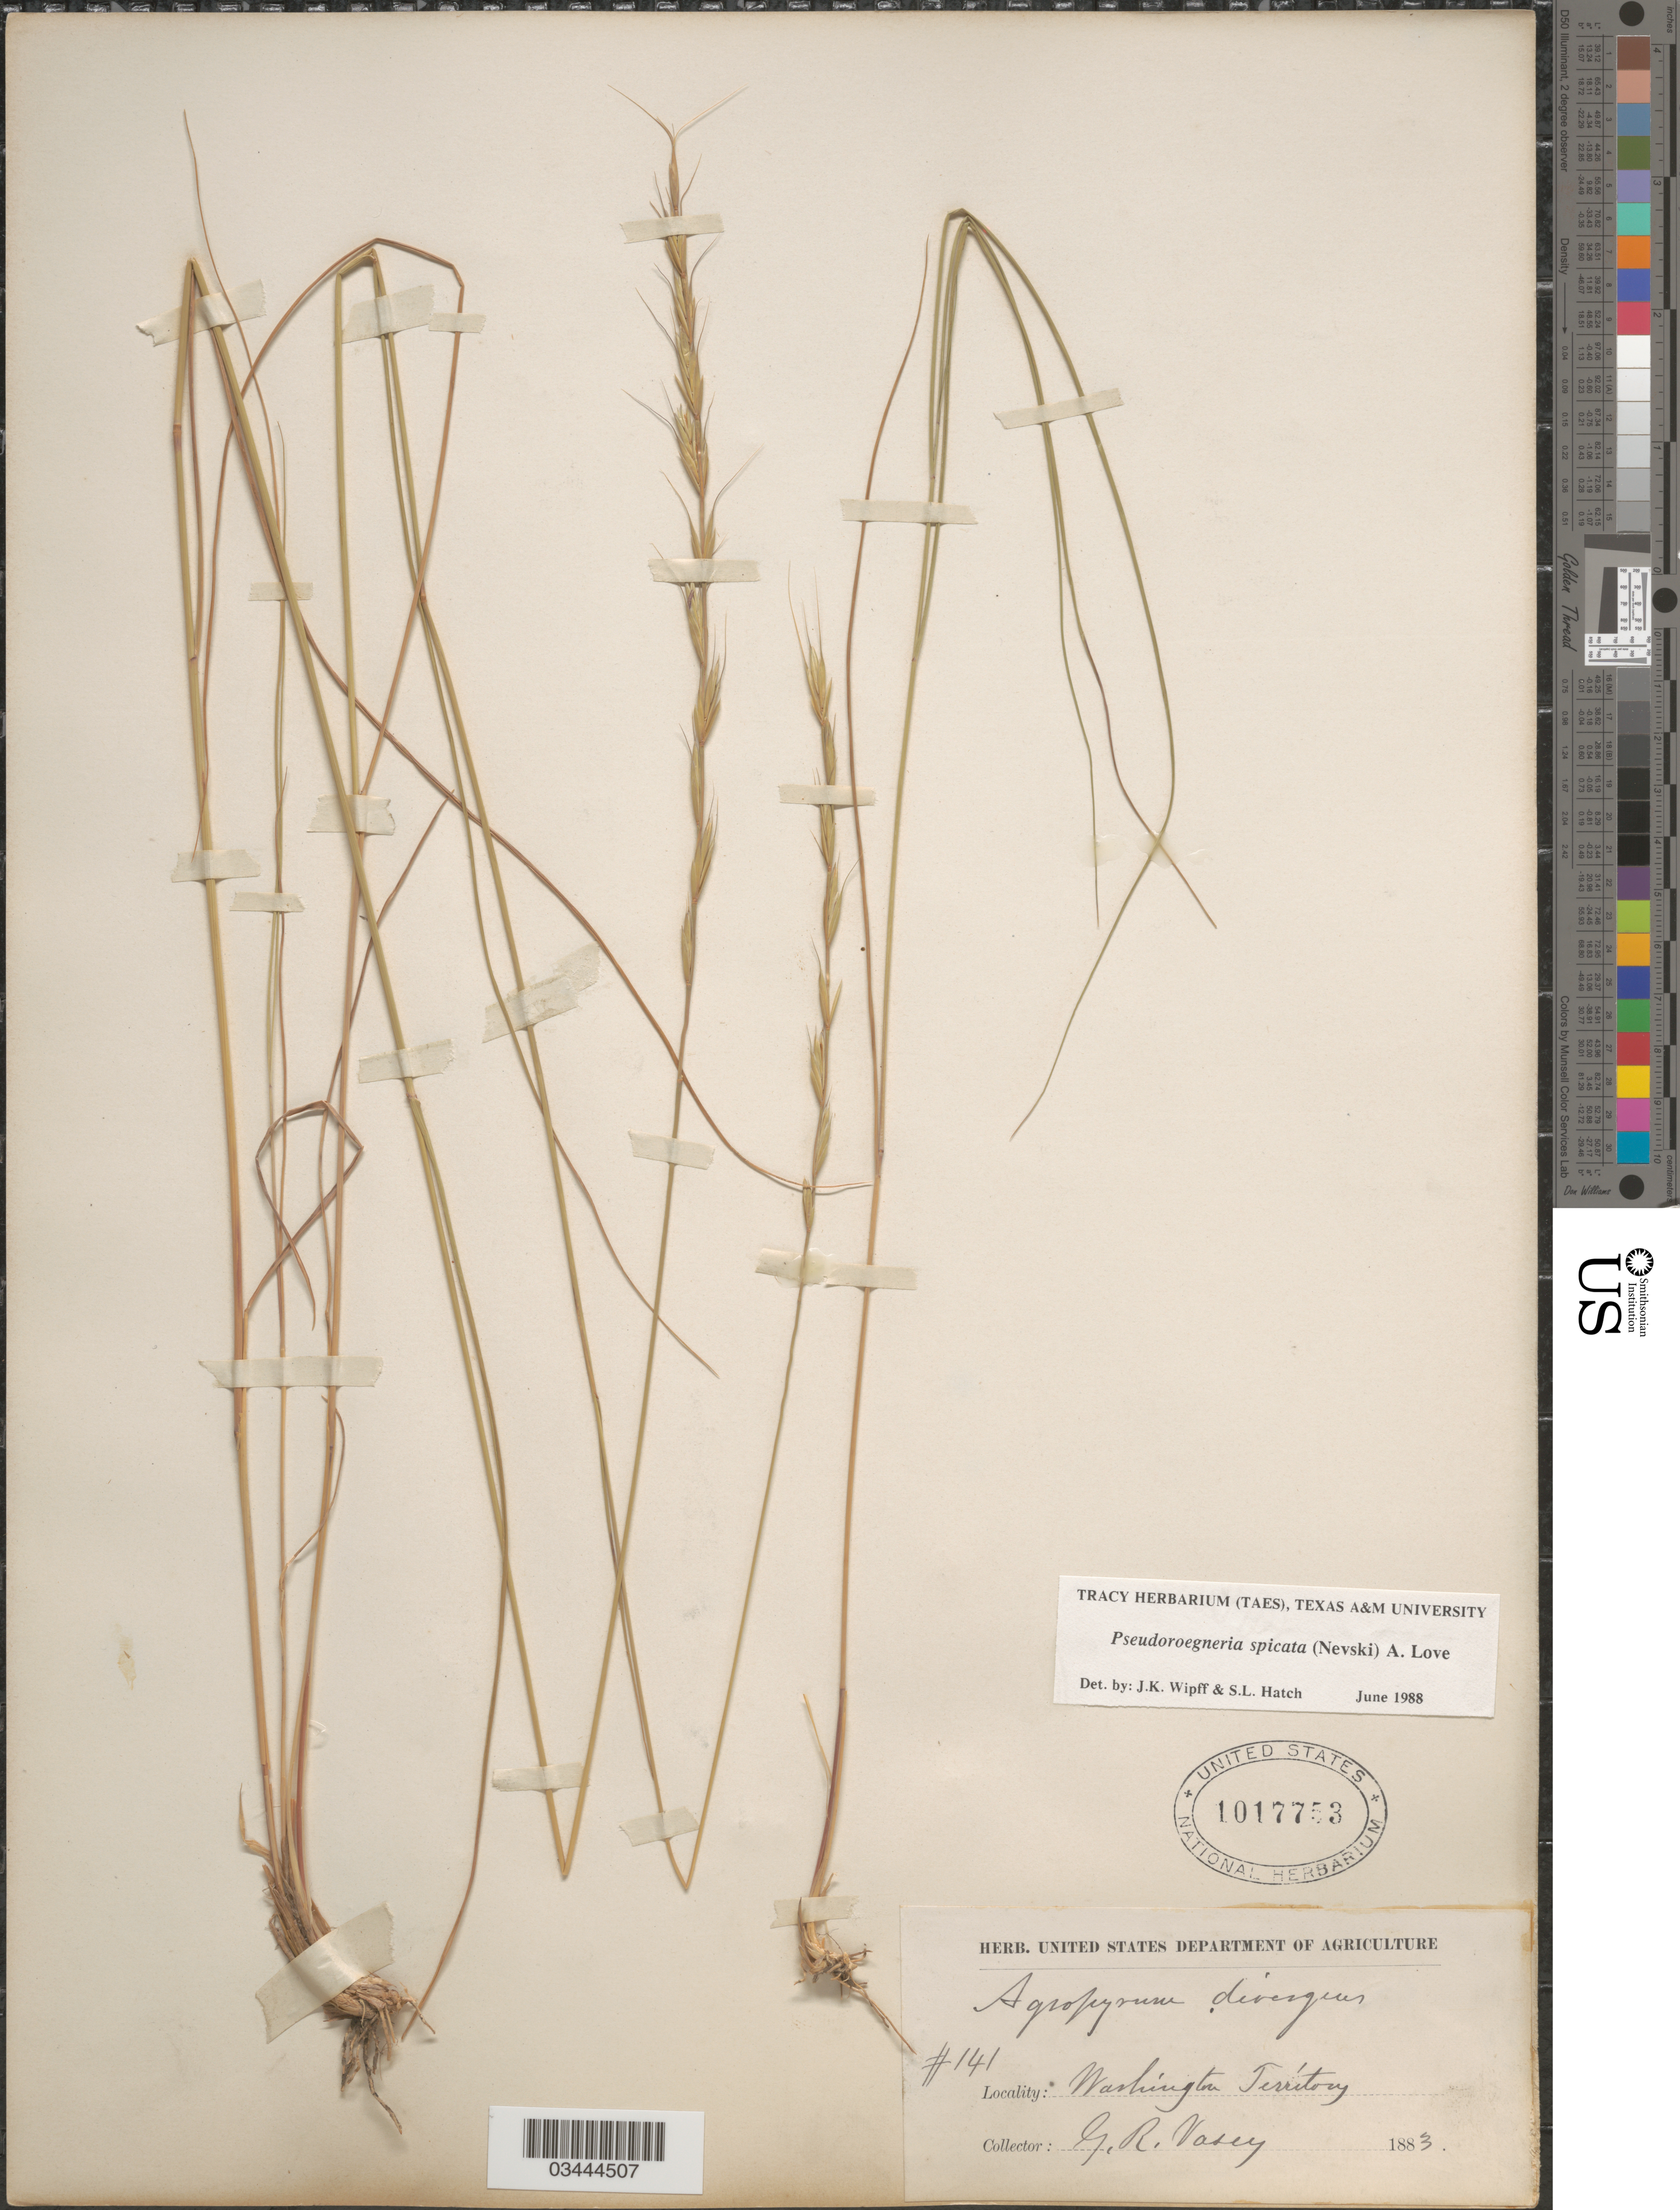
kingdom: Plantae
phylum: Tracheophyta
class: Liliopsida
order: Poales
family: Poaceae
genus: Pseudoroegneria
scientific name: Pseudoroegneria spicata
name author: (Pursh) Á. Löve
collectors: G. R. Vasey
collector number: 141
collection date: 1883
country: United States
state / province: Washington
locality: Washington Territory.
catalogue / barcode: US 1017753